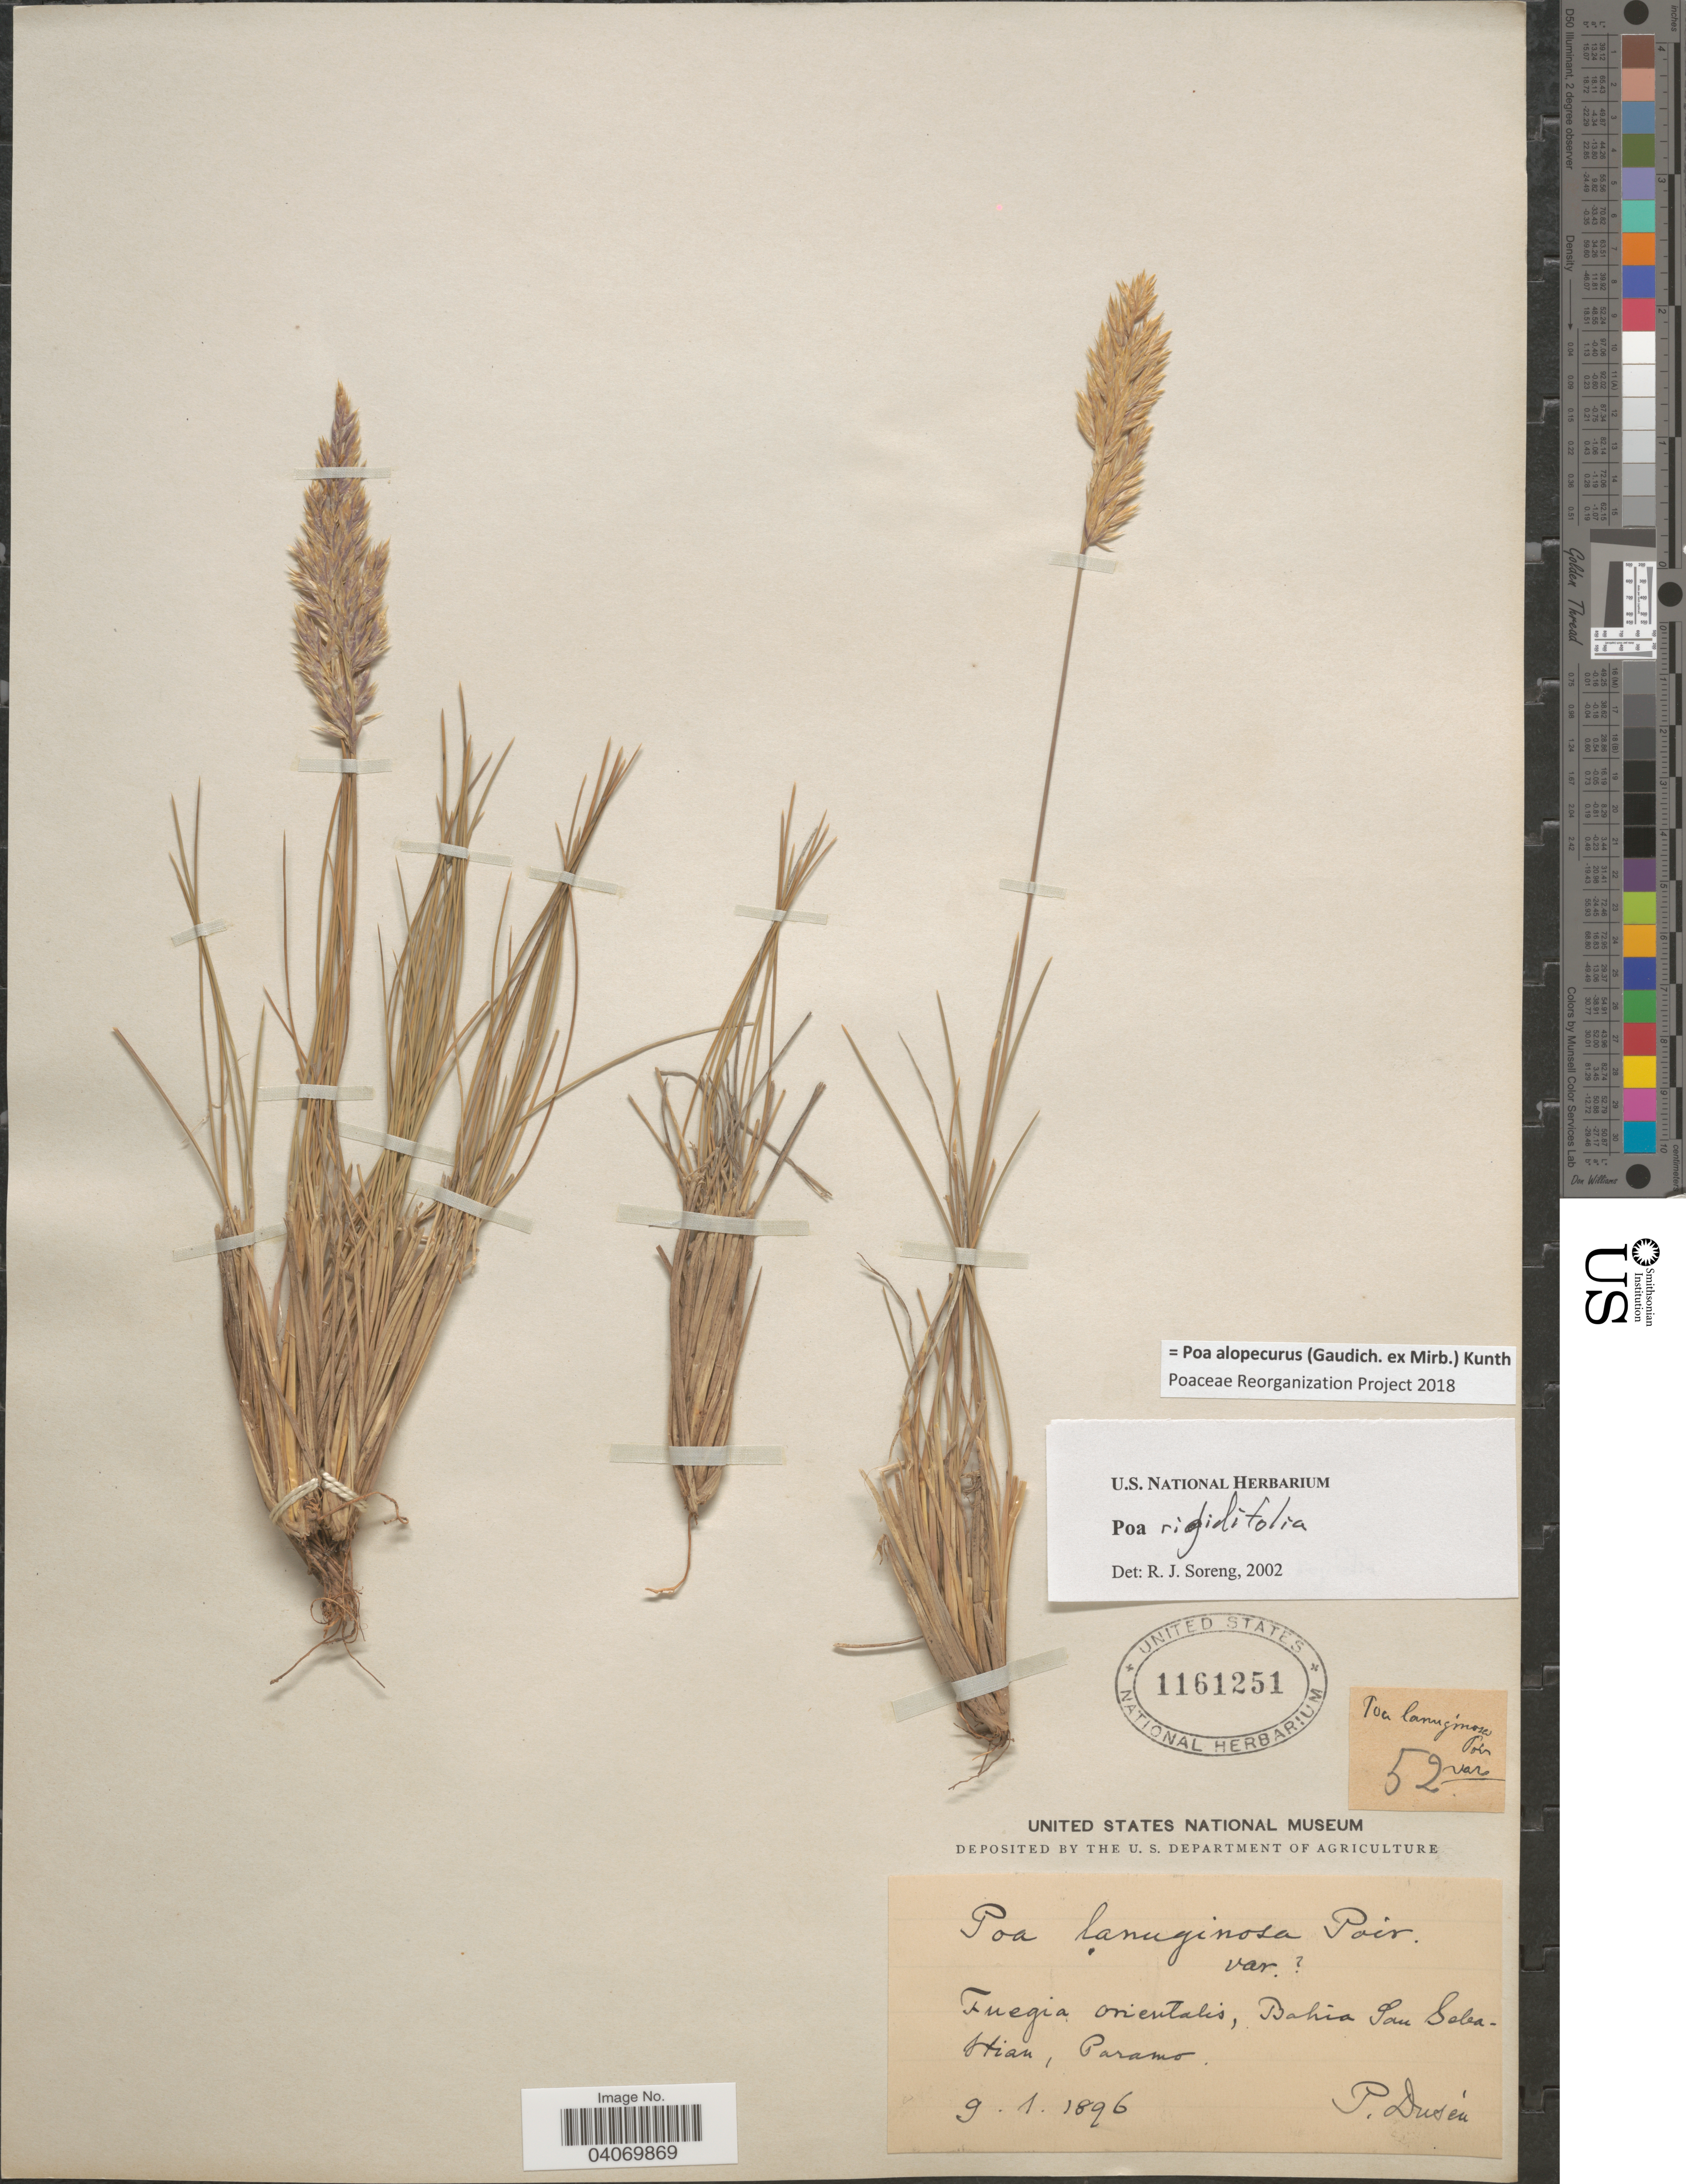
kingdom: Plantae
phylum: Tracheophyta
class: Liliopsida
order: Poales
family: Poaceae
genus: Poa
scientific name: Poa alopecurus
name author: (Gaudich. ex Mirb.) Kunth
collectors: P. Dusén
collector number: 52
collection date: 1896-01-09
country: Argentina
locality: Fuegia orientalis, Bahia San Sebastian, Paramo.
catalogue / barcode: US 1161251